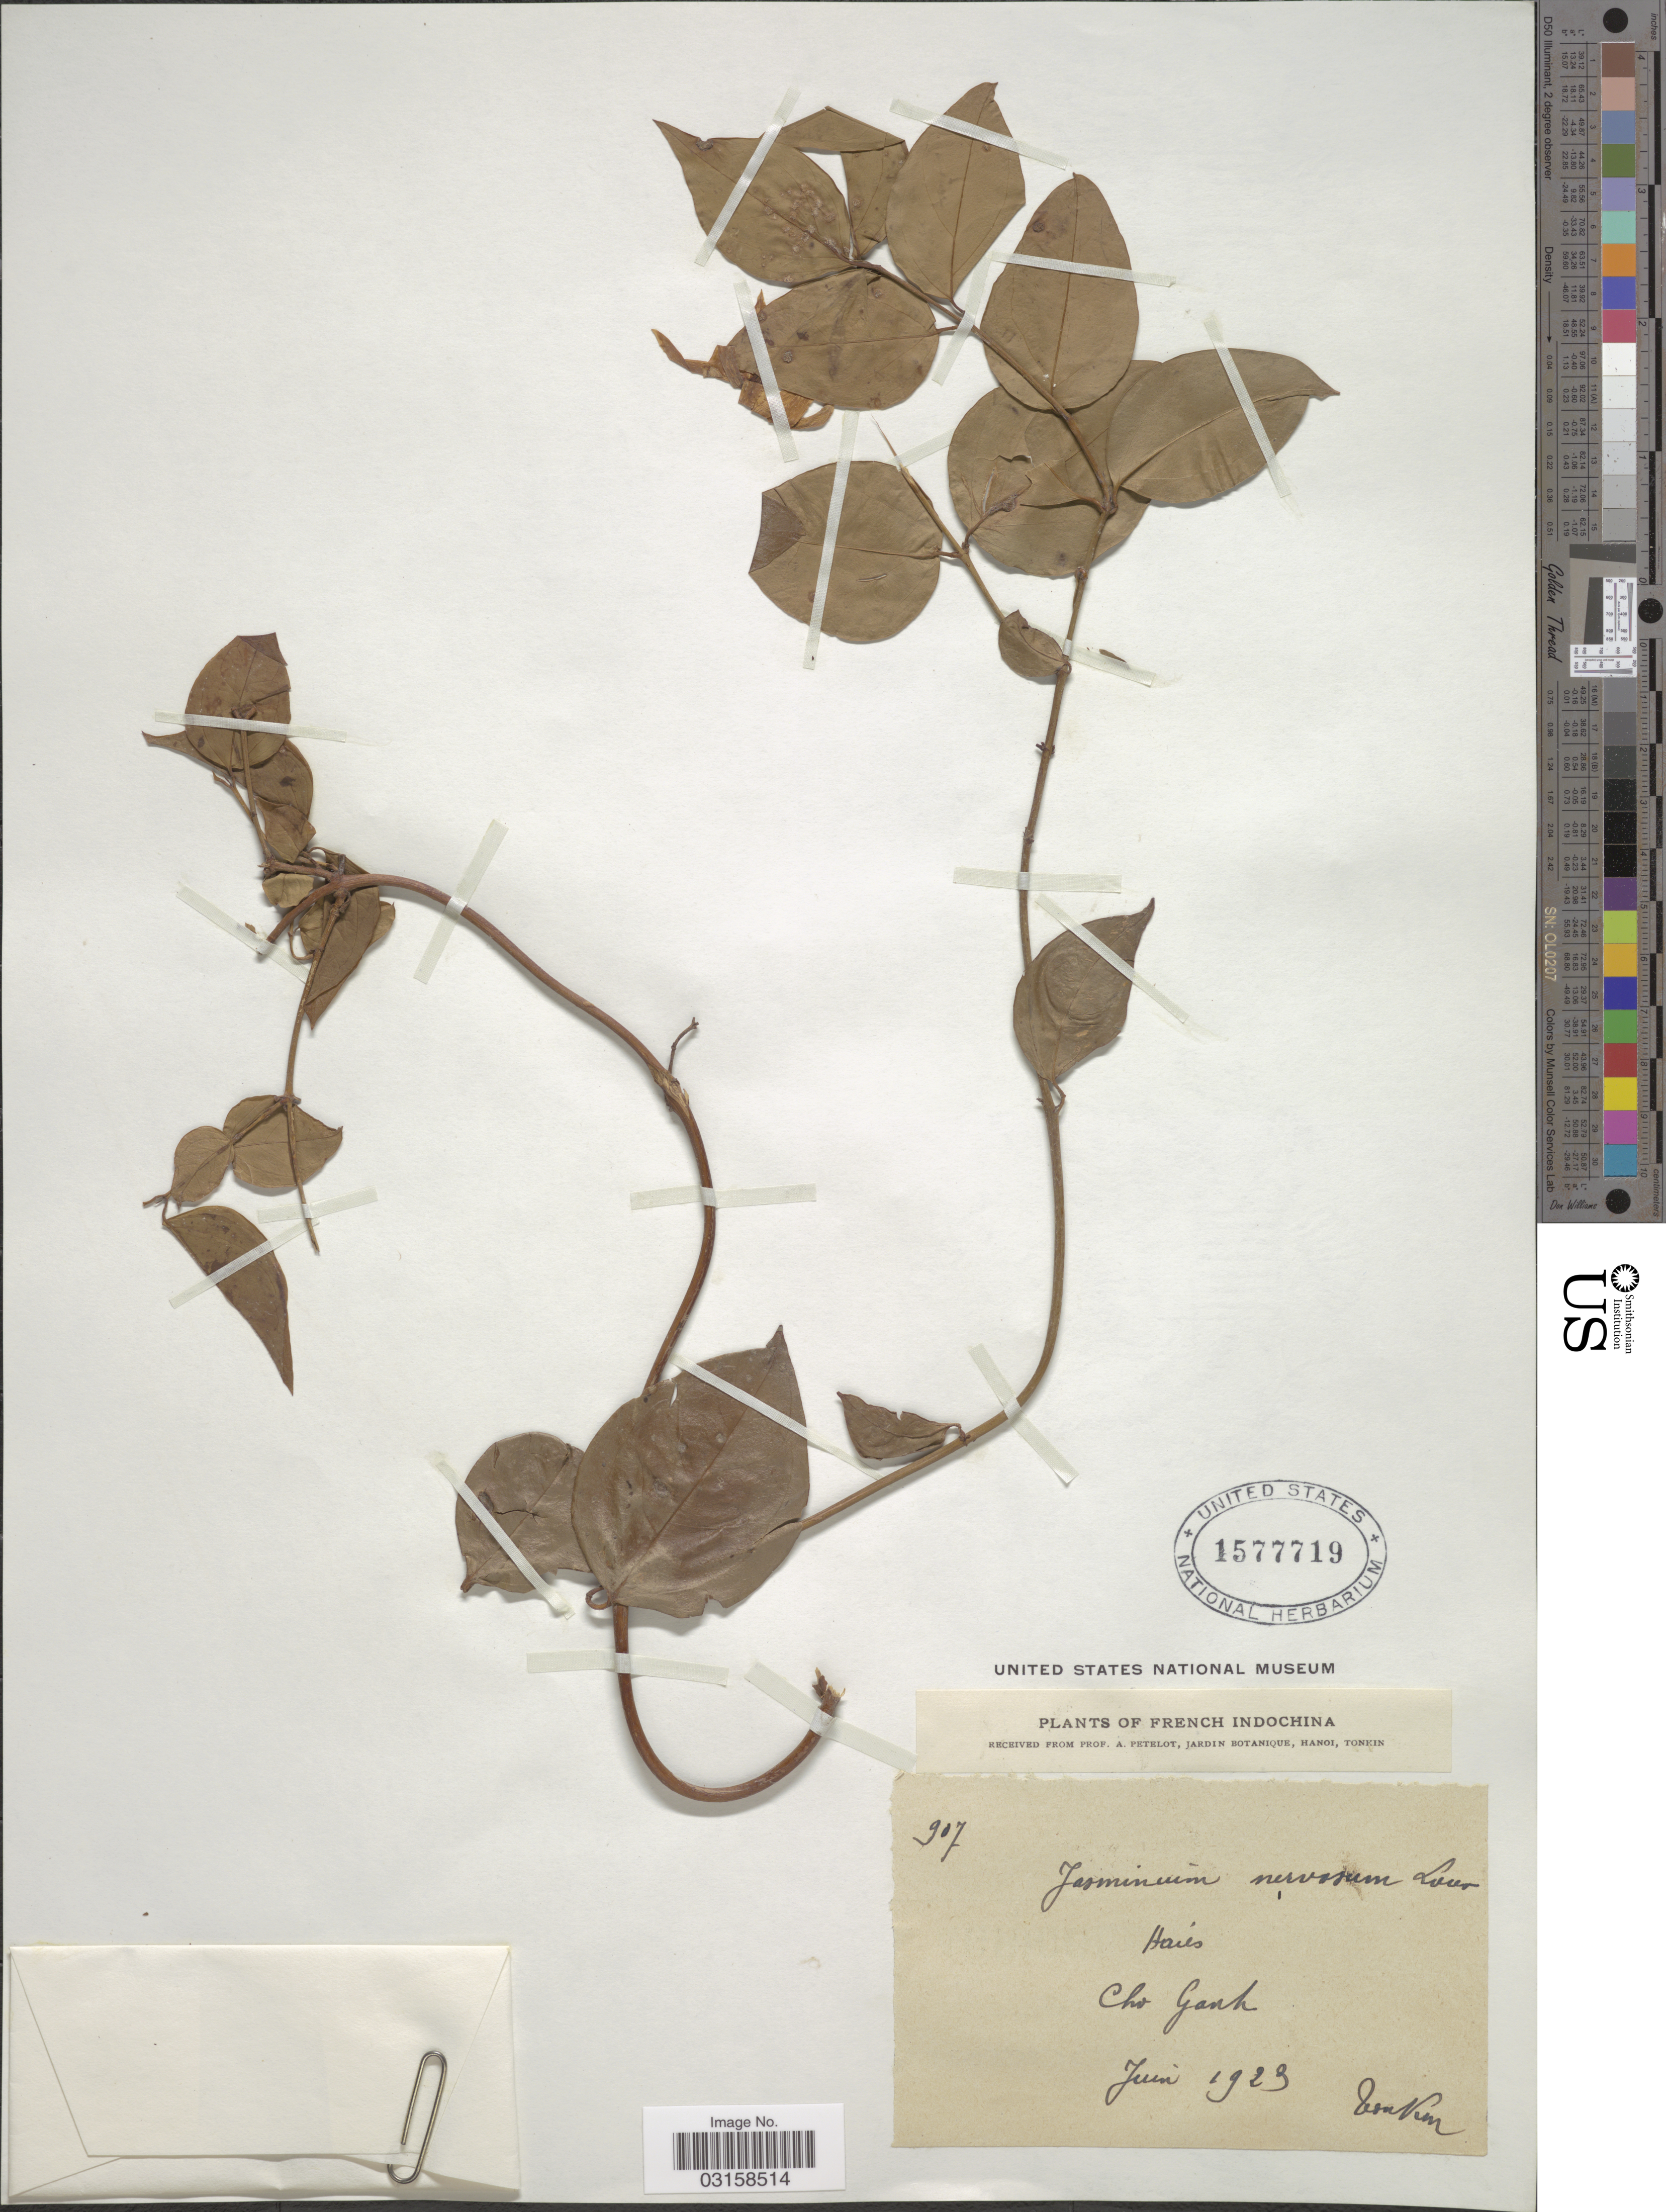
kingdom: Plantae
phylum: Tracheophyta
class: Magnoliopsida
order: Lamiales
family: Oleaceae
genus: Jasminum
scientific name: Jasminum nervosum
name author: Lour.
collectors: P. A. Pételot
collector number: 907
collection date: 1923-06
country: Vietnam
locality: French Indochina. Cho Ganh.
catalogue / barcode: US 1577719